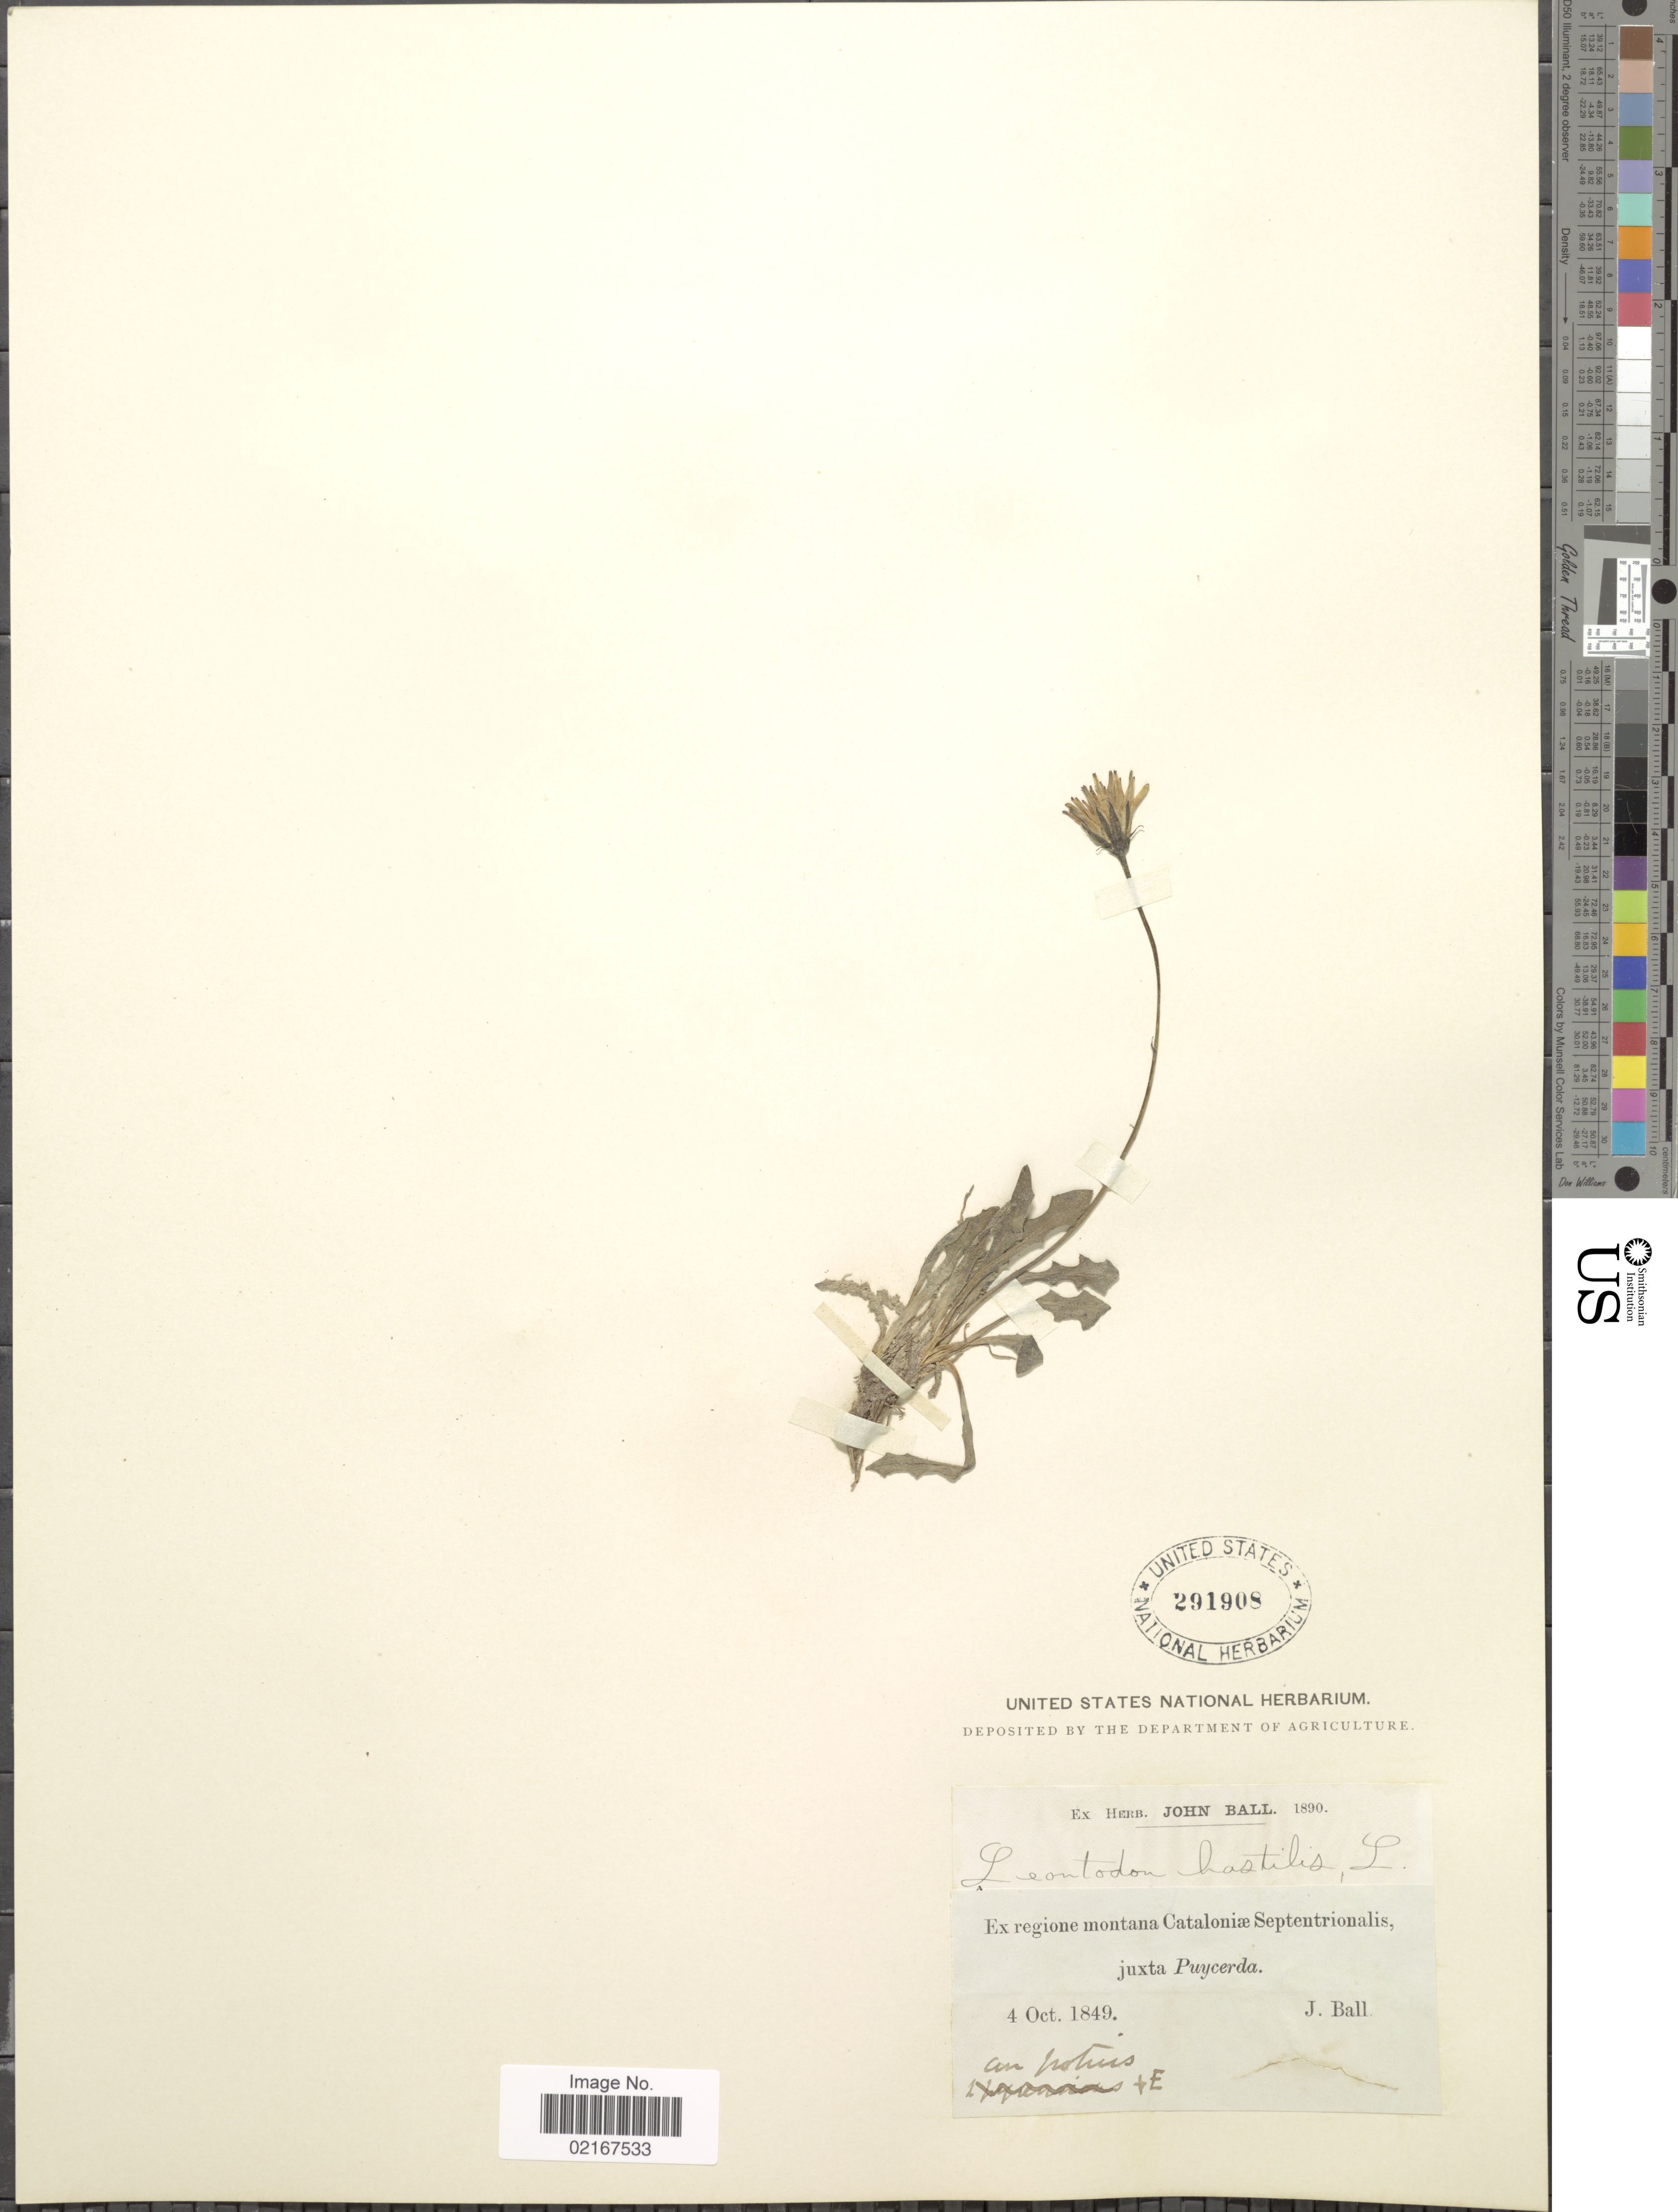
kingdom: Plantae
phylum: Tracheophyta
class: Magnoliopsida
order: Asterales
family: Asteraceae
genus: Leontodon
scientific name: Leontodon hispidus subsp. hastilis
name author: (L.) Pawlowska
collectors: J. Ball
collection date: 1849-10-04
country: Spain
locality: Montana Cataloniae Septentrionalis, juxta Puycerda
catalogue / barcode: US 291908